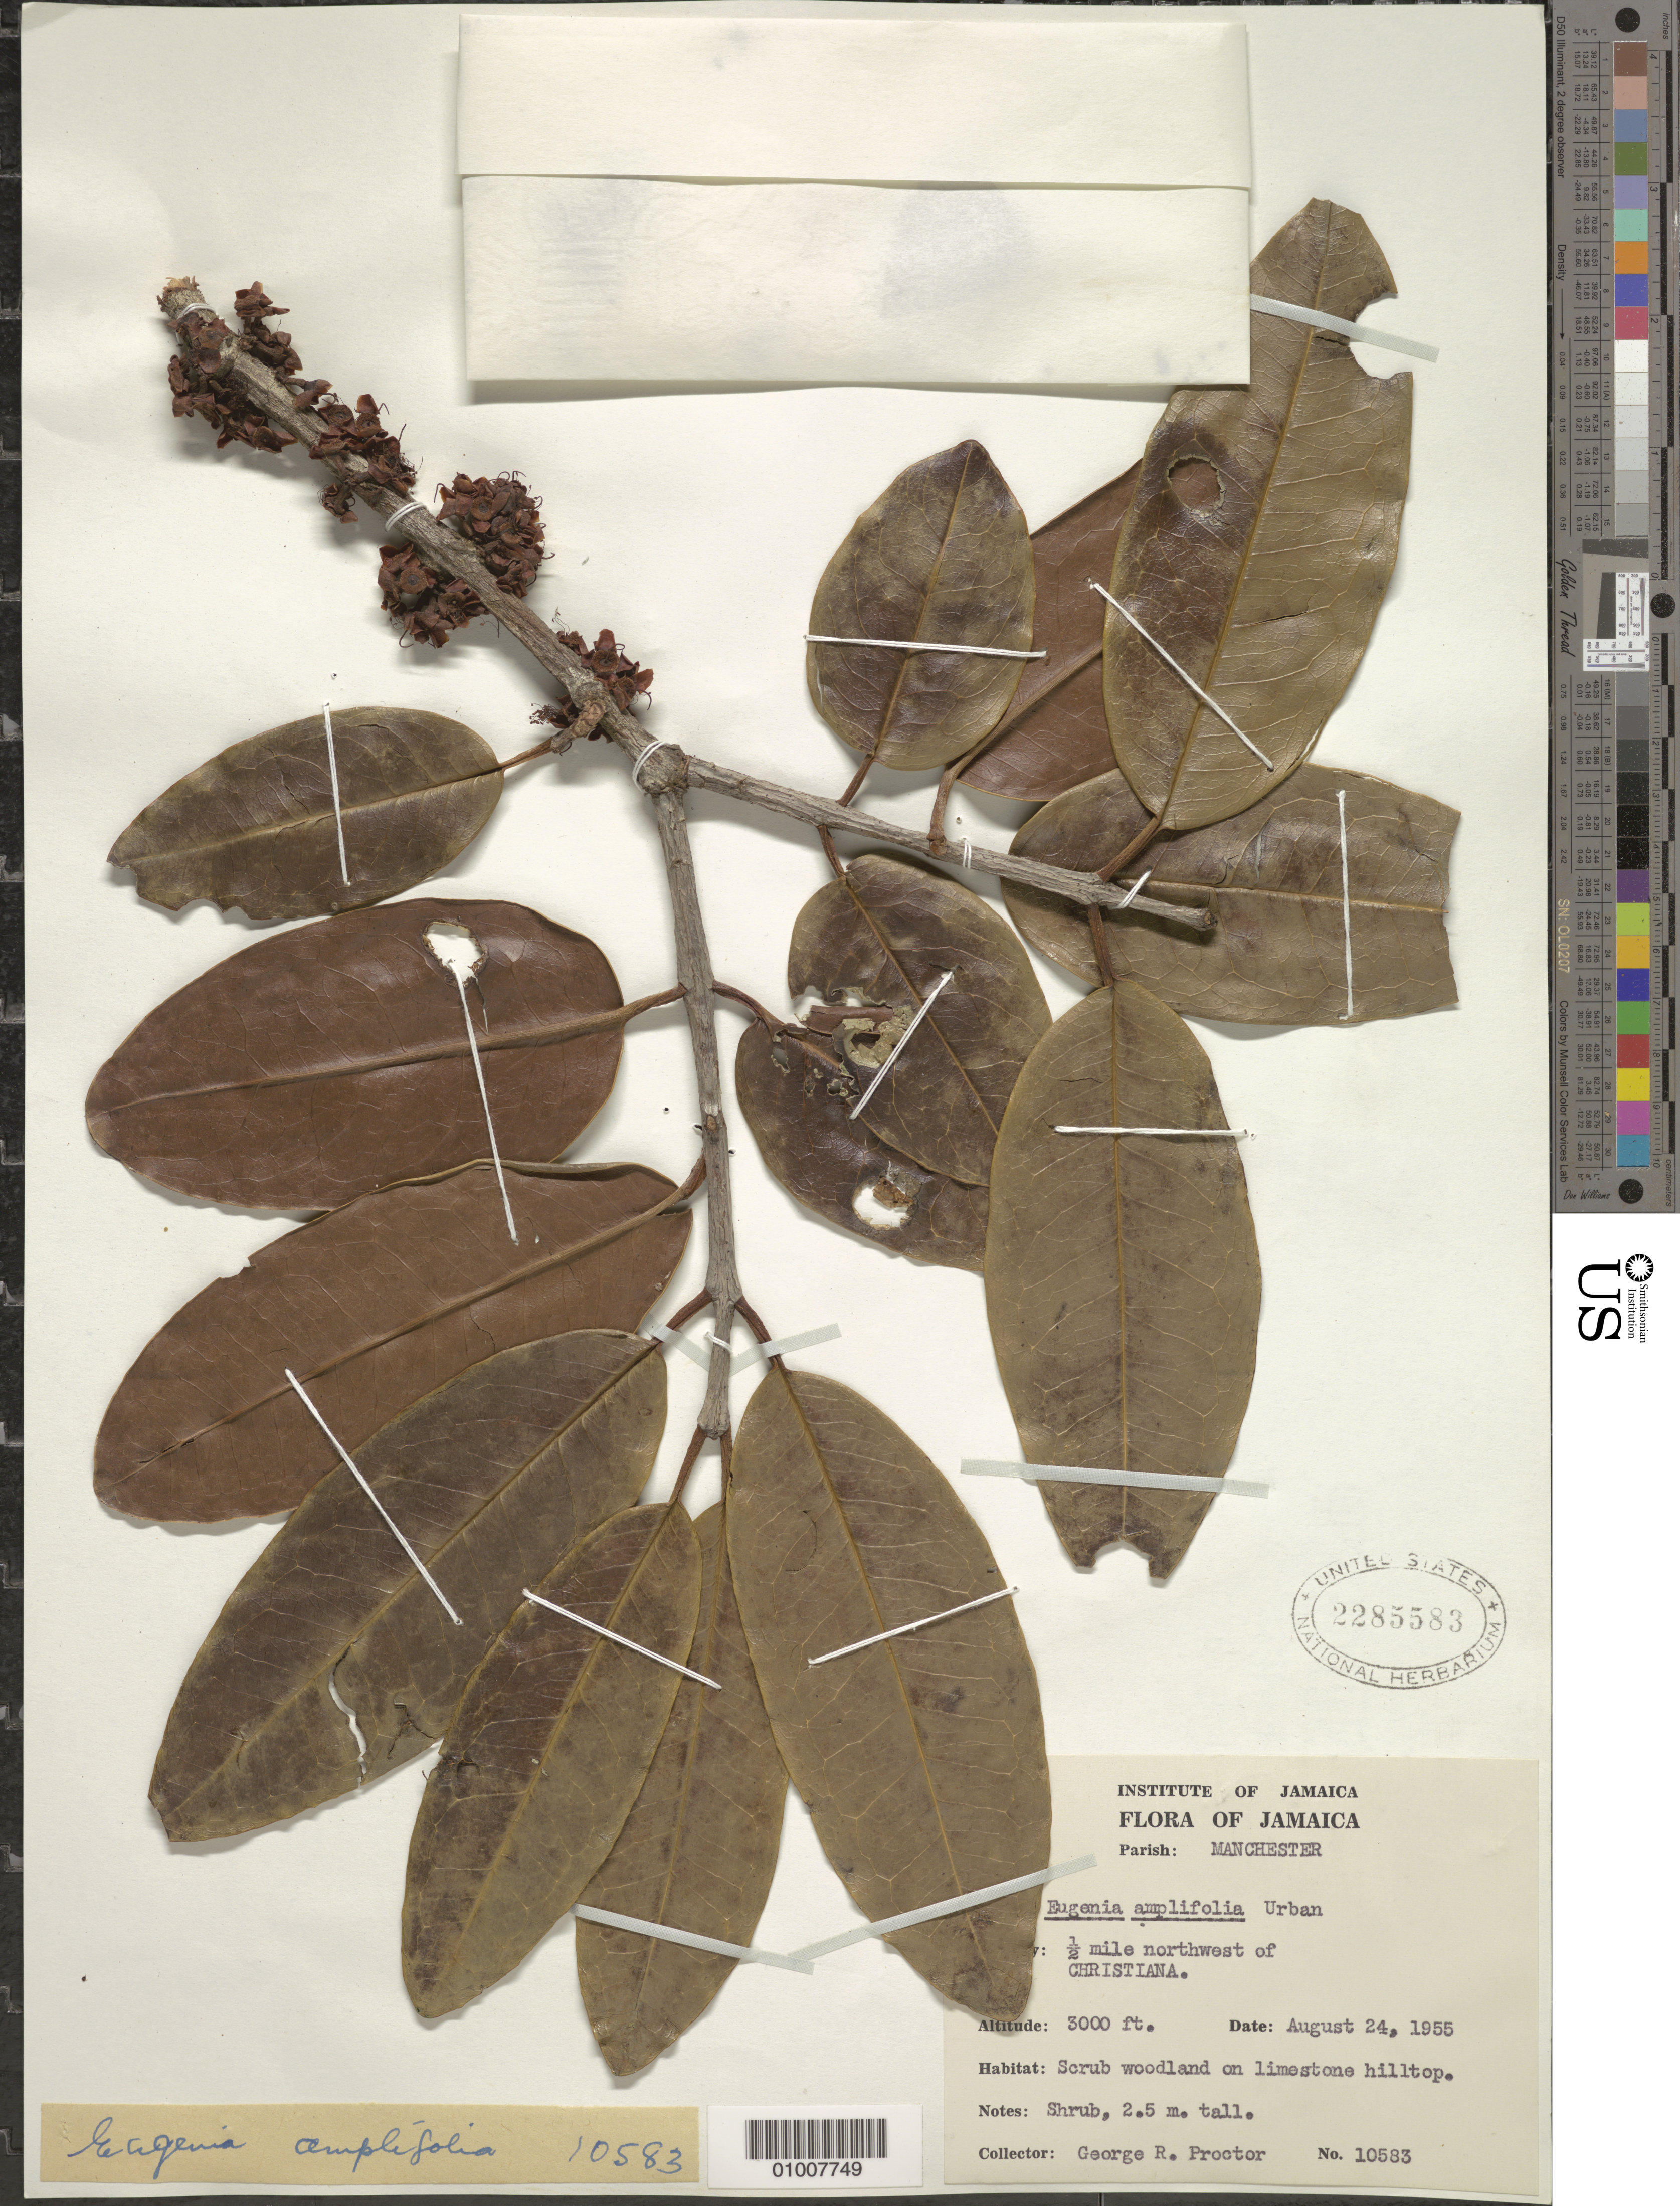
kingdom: Plantae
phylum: Tracheophyta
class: Magnoliopsida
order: Myrtales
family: Myrtaceae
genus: Eugenia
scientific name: Eugenia amplifolia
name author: Urb.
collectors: G. R. Proctor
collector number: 10583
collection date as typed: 24 Aug 1955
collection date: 1955-08-24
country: Jamaica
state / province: Manchester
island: Jamaica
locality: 1/2 mile northwest of Christiana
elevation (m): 914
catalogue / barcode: US 2285583